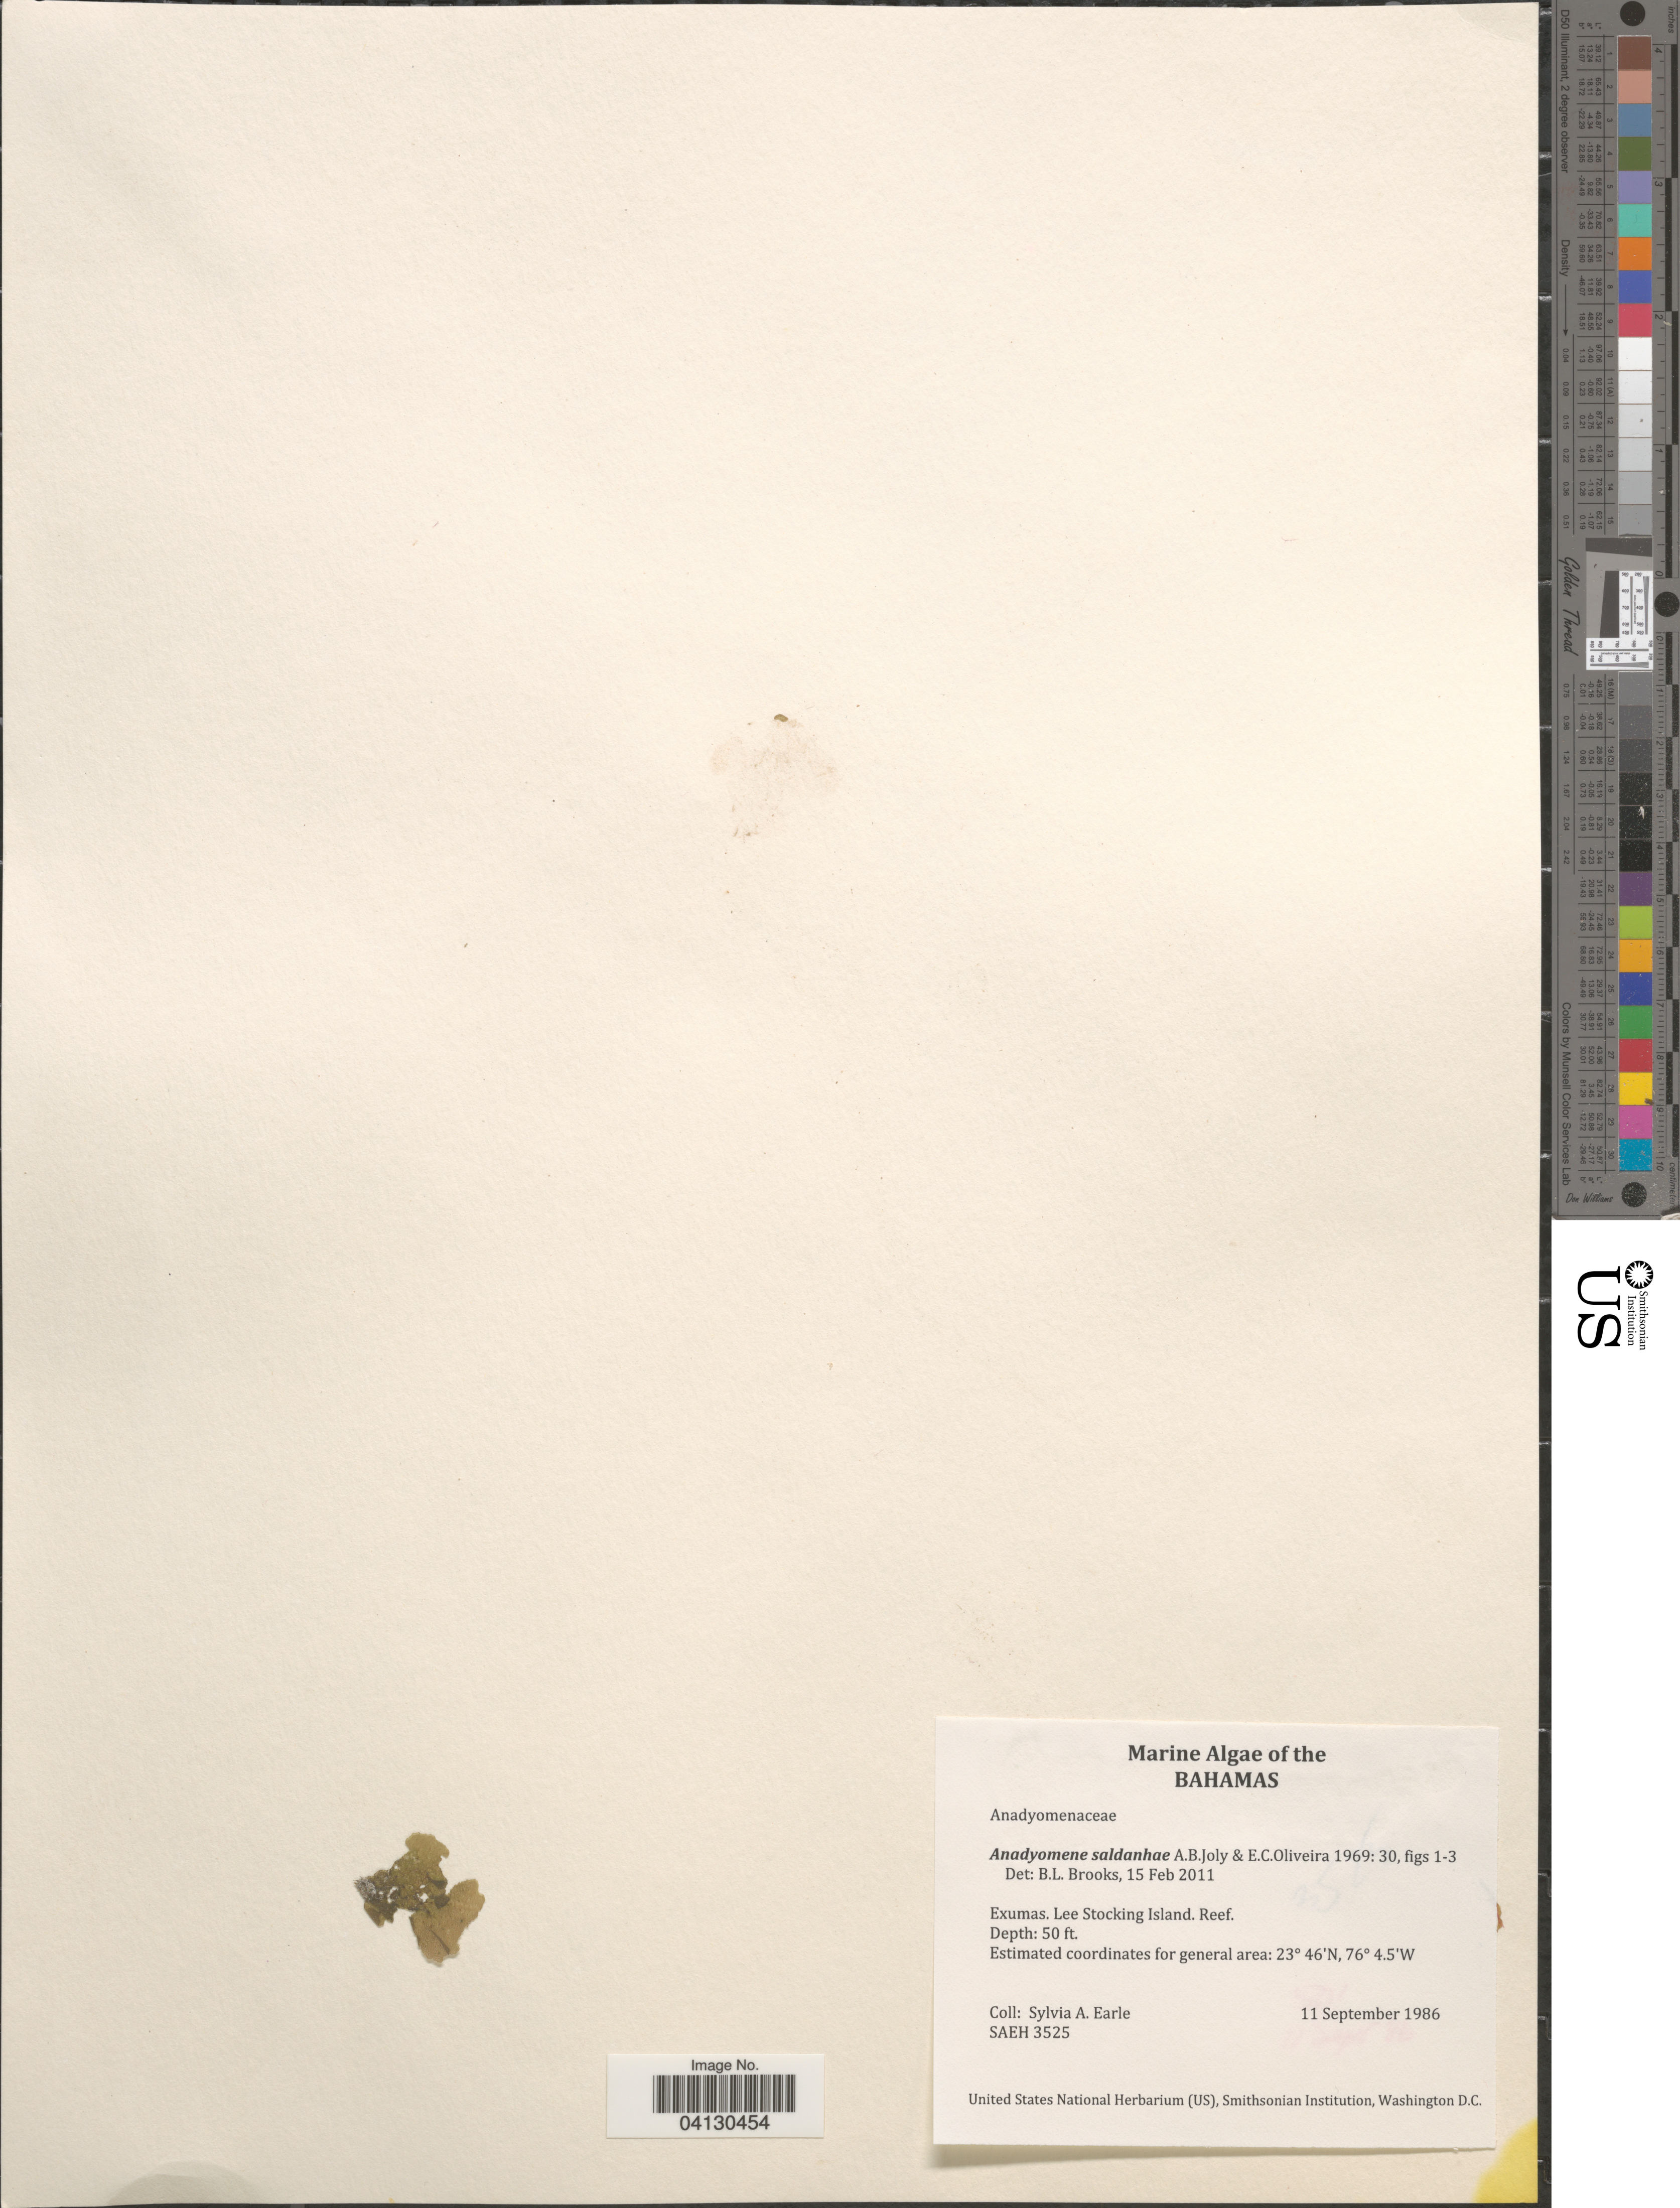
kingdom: Plantae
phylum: Chlorophyta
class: Ulvophyceae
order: Cladophorales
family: Anadyomenaceae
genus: Anadyomene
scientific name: Anadyomene saldanhae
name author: A.B. Joly & E.C. Oliveira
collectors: S. A. Earle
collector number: SAEH3525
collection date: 1986-09-11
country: Bahamas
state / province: Exuma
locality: Exumas. Lee Stocking Island.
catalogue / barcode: US 329168